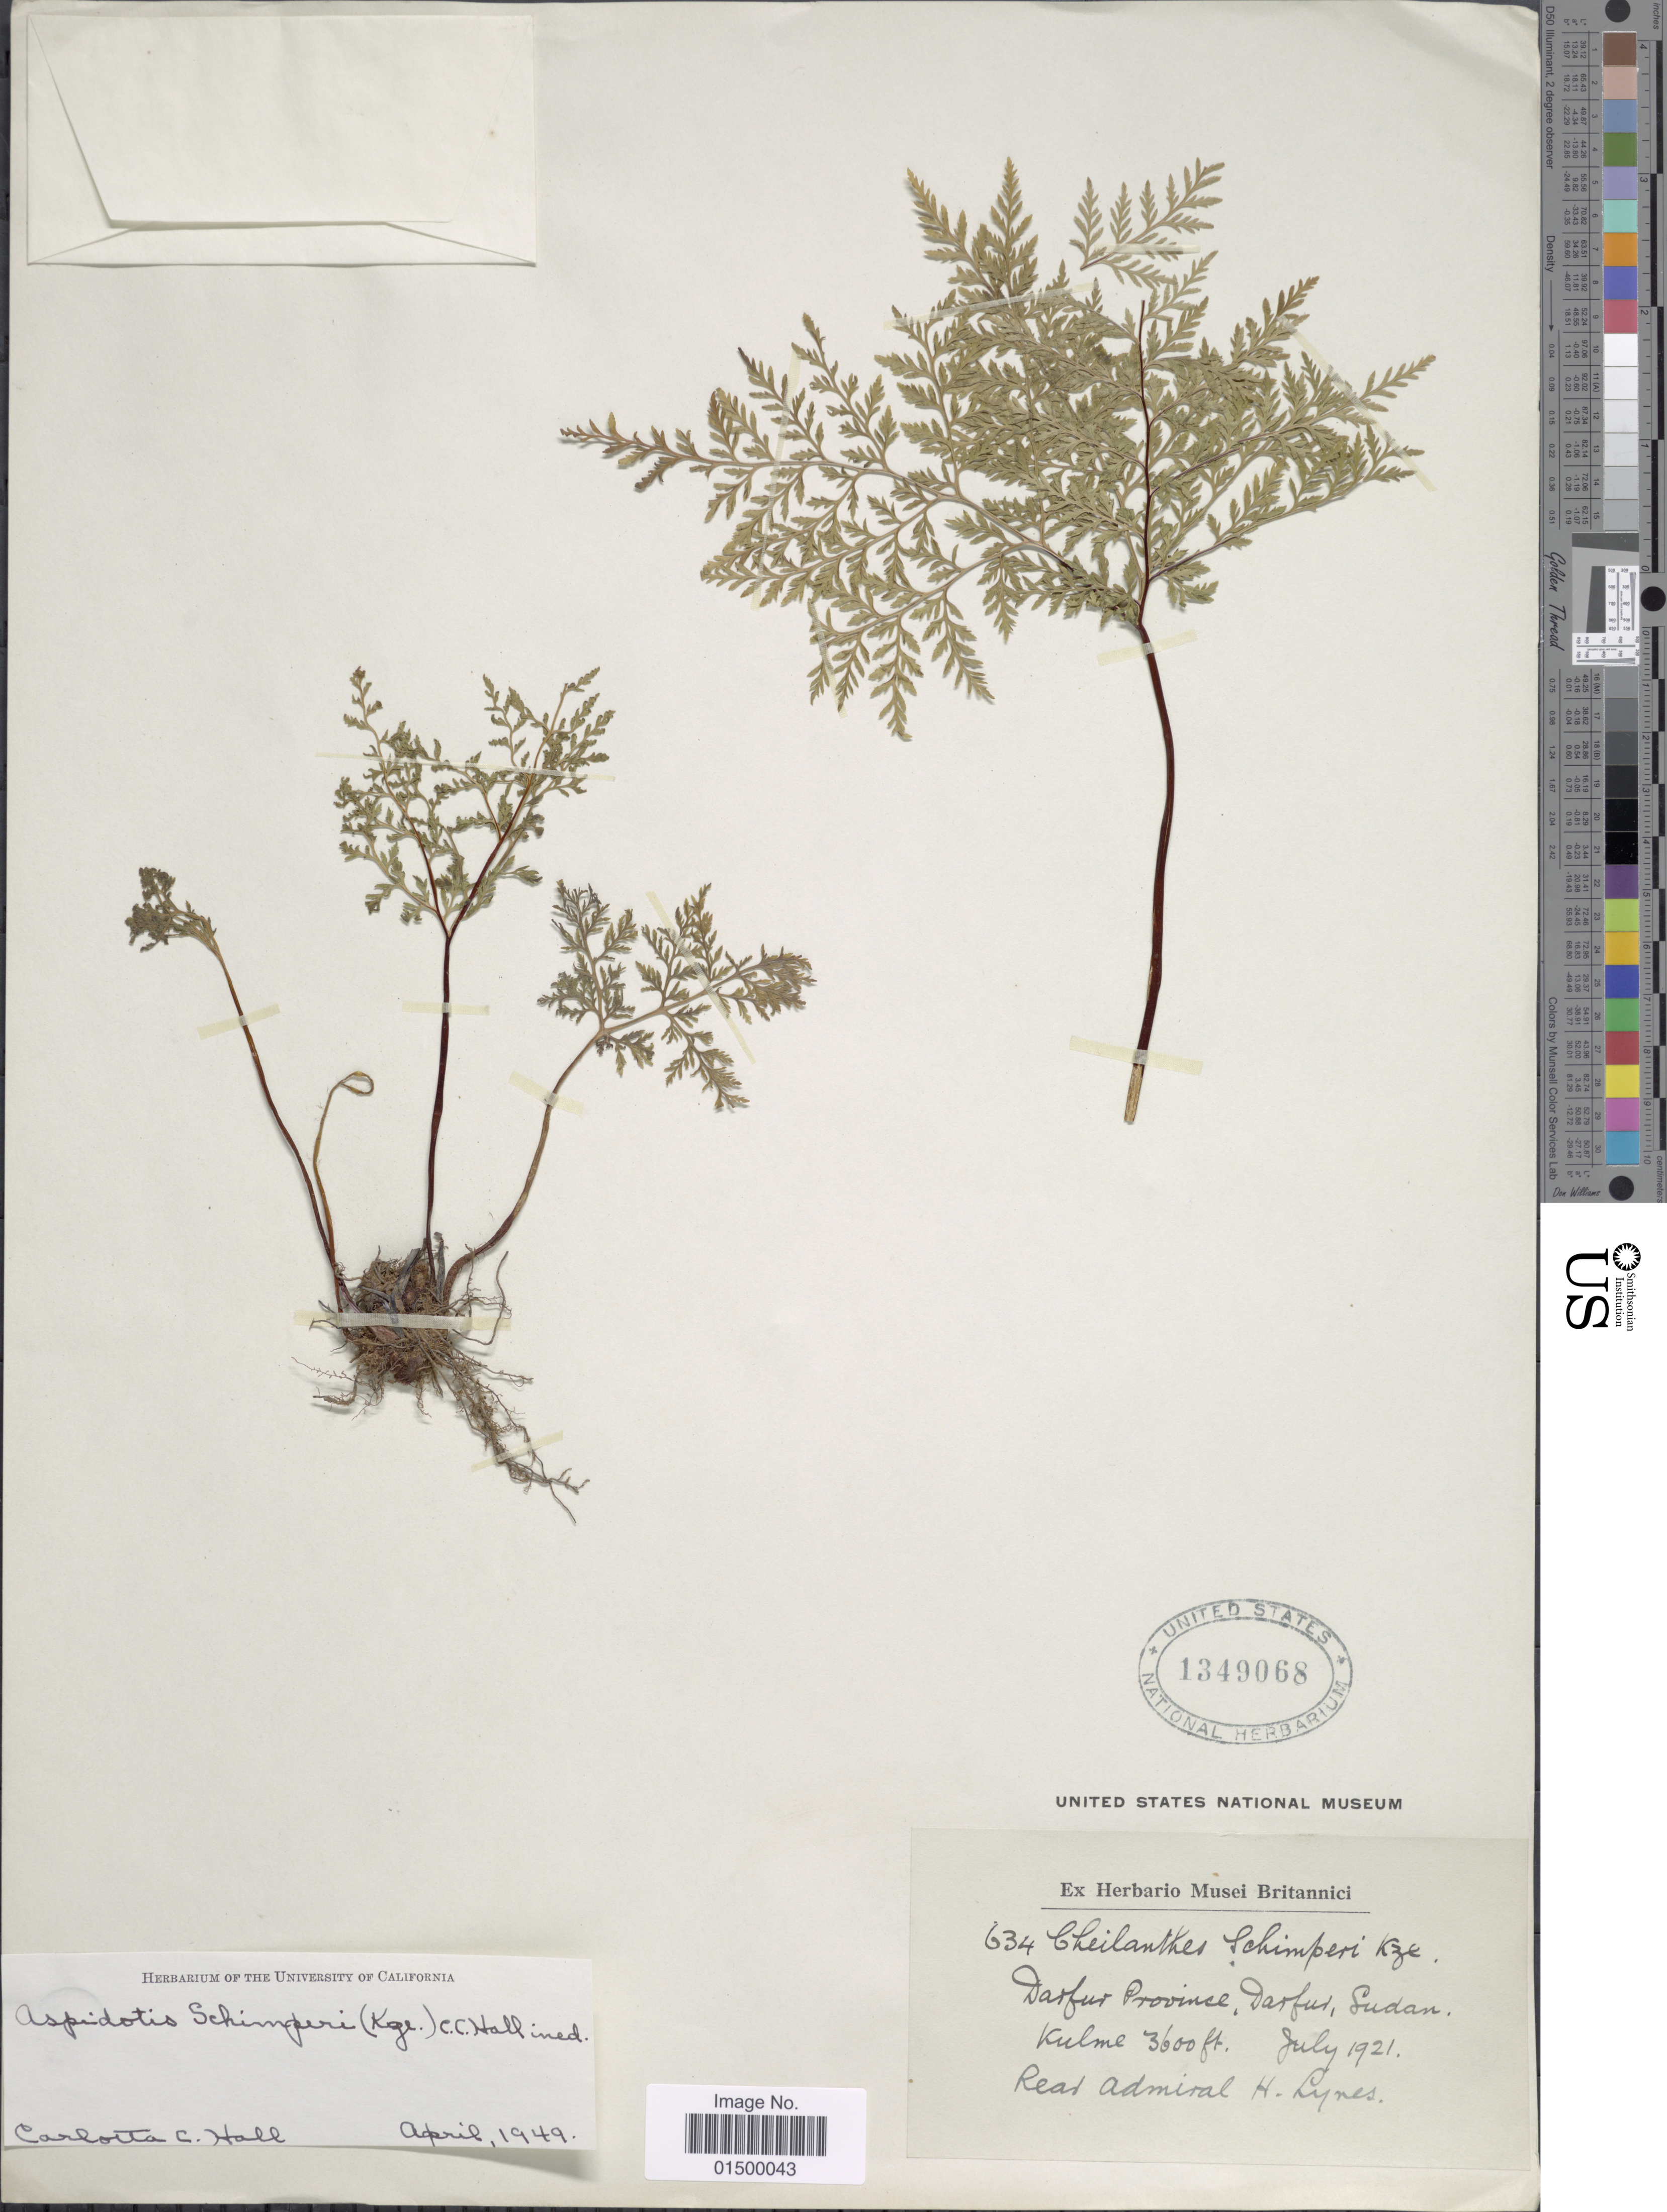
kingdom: Plantae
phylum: Tracheophyta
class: Polypodiopsida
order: Polypodiales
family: Pteridaceae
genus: Cheilanthes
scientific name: Cheilanthes schimperi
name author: Kunze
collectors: H. Lynes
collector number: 634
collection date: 1921-07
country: Sudan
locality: Darfur Province, Darfur, Sudan, Kulme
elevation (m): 1097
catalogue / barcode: US 1349068